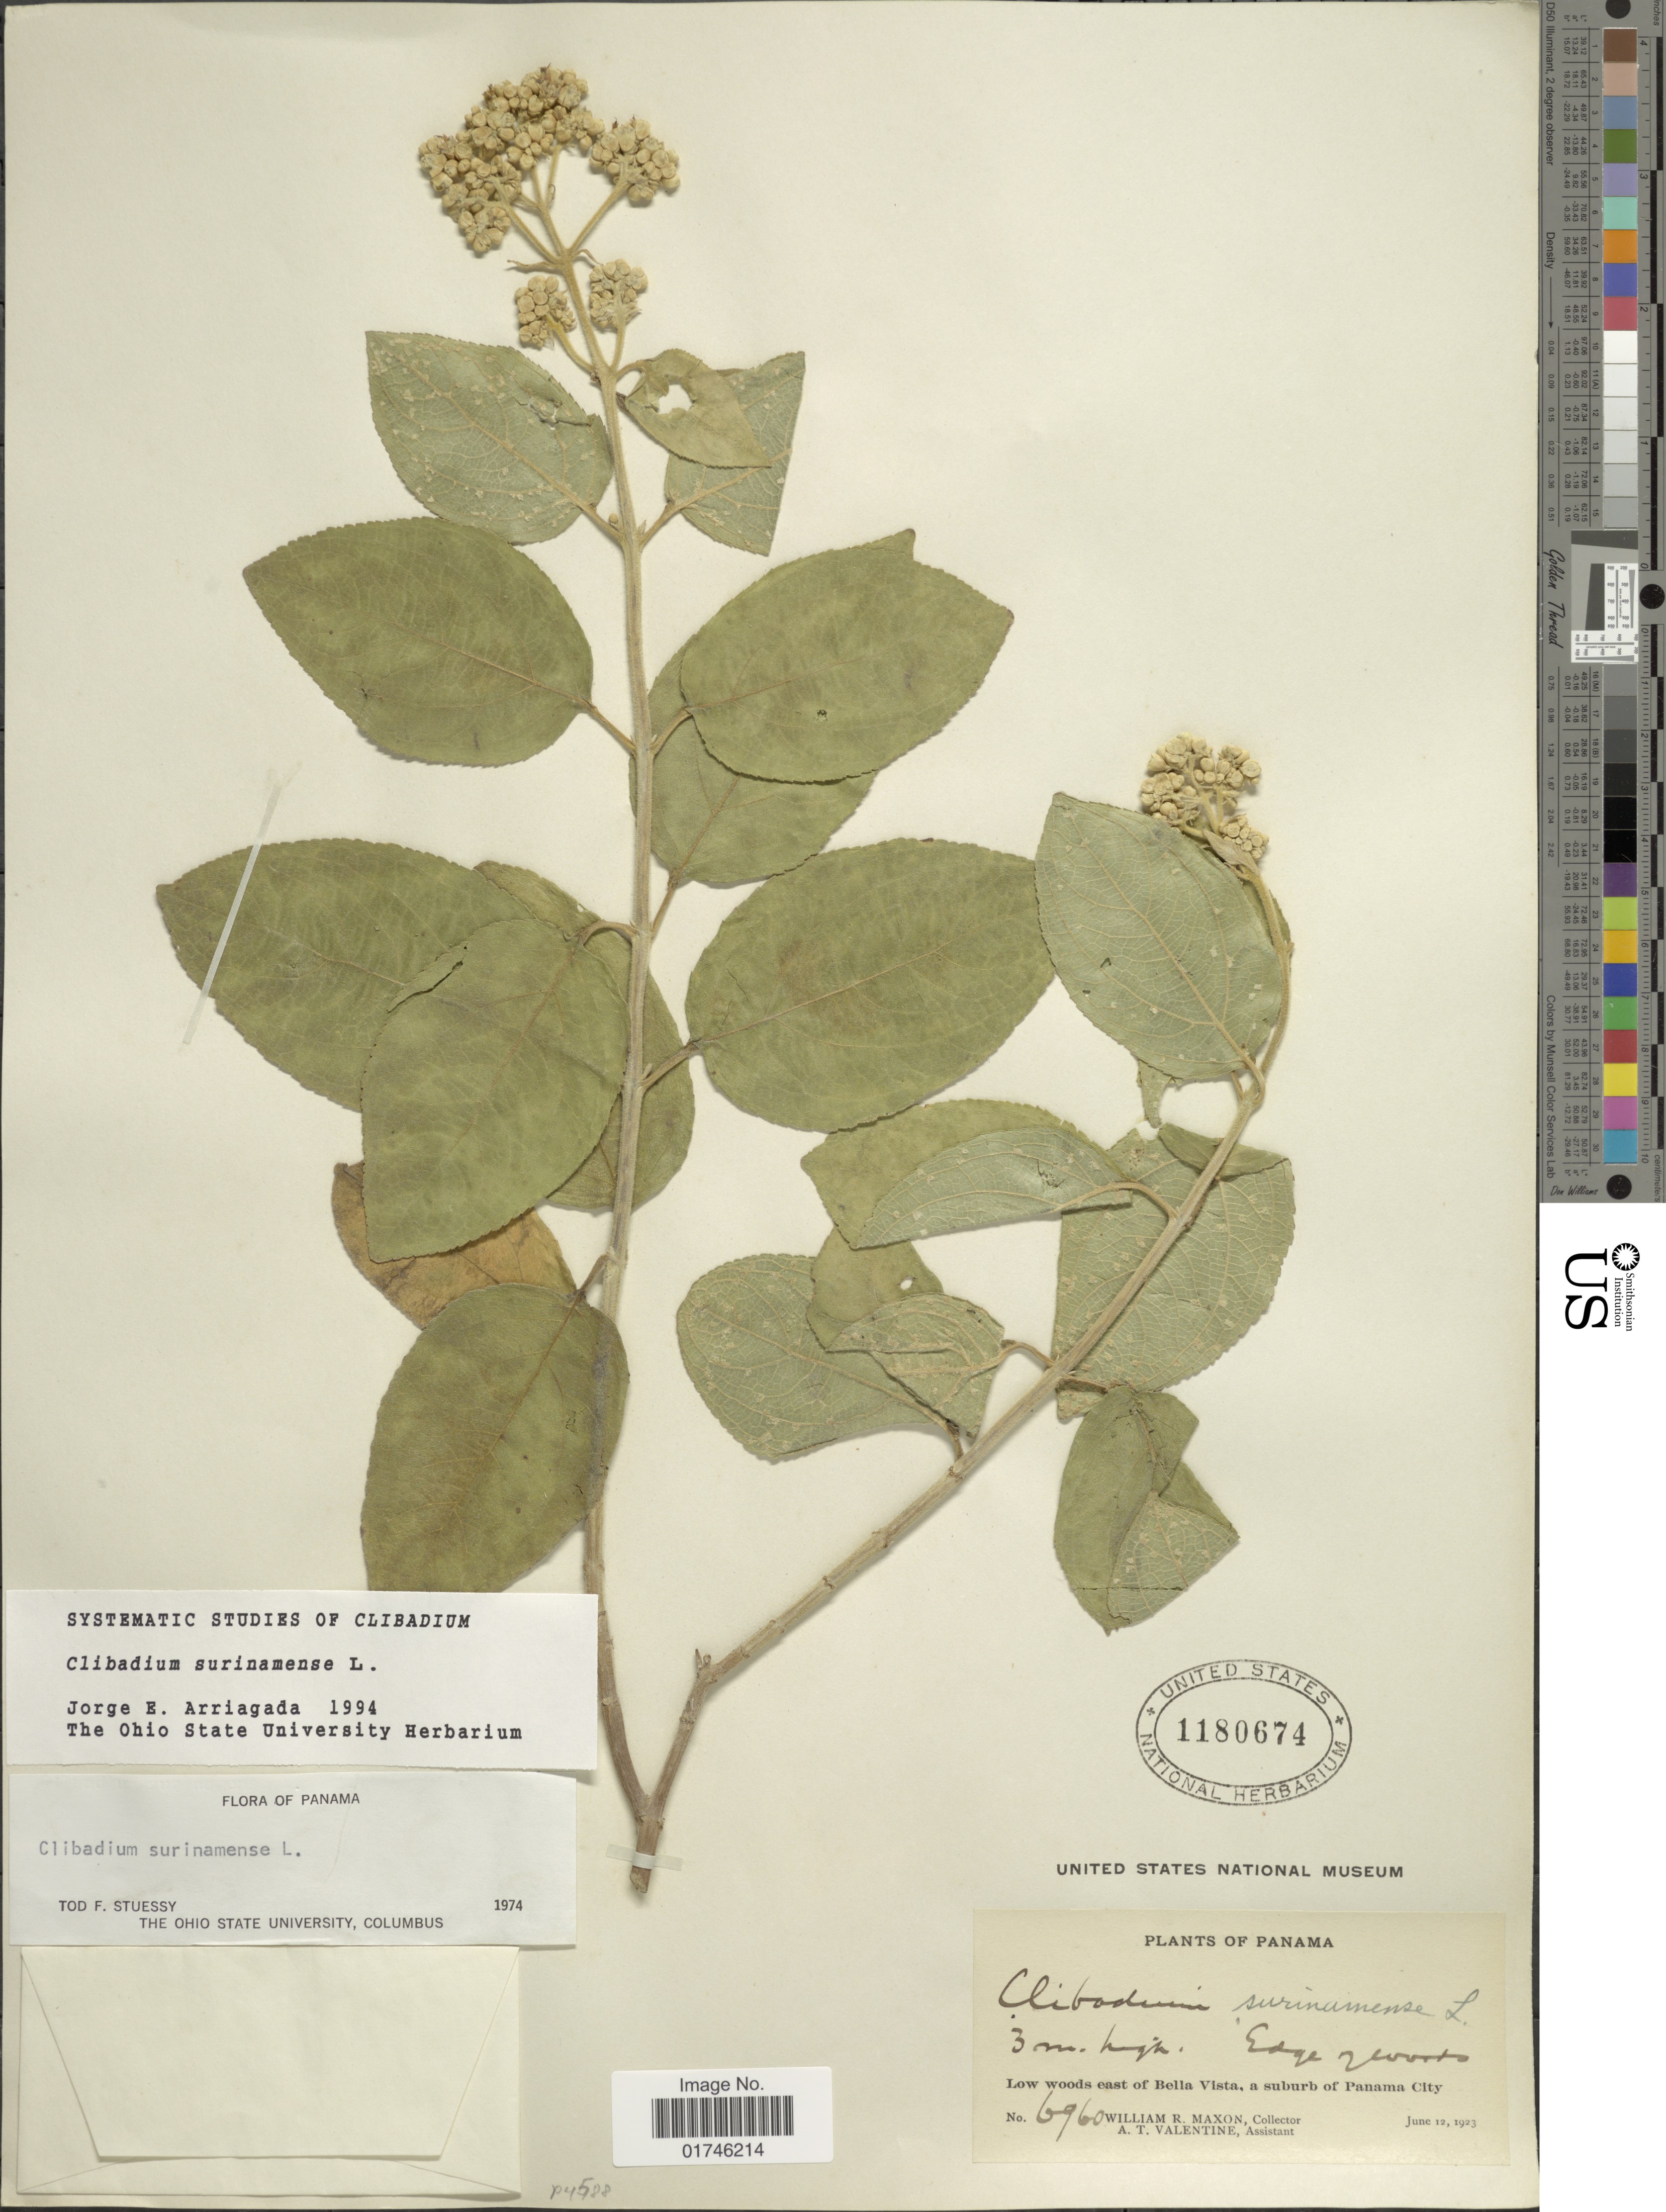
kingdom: Plantae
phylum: Tracheophyta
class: Magnoliopsida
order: Asterales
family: Asteraceae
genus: Clibadium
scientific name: Clibadium surinamense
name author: L.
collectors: W. R. Maxon & A. Valentine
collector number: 6960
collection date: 1923-06-12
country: Panama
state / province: Panamá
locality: Low woods east of Bella Vista, a suburb of Panama City.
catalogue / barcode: US 1180674